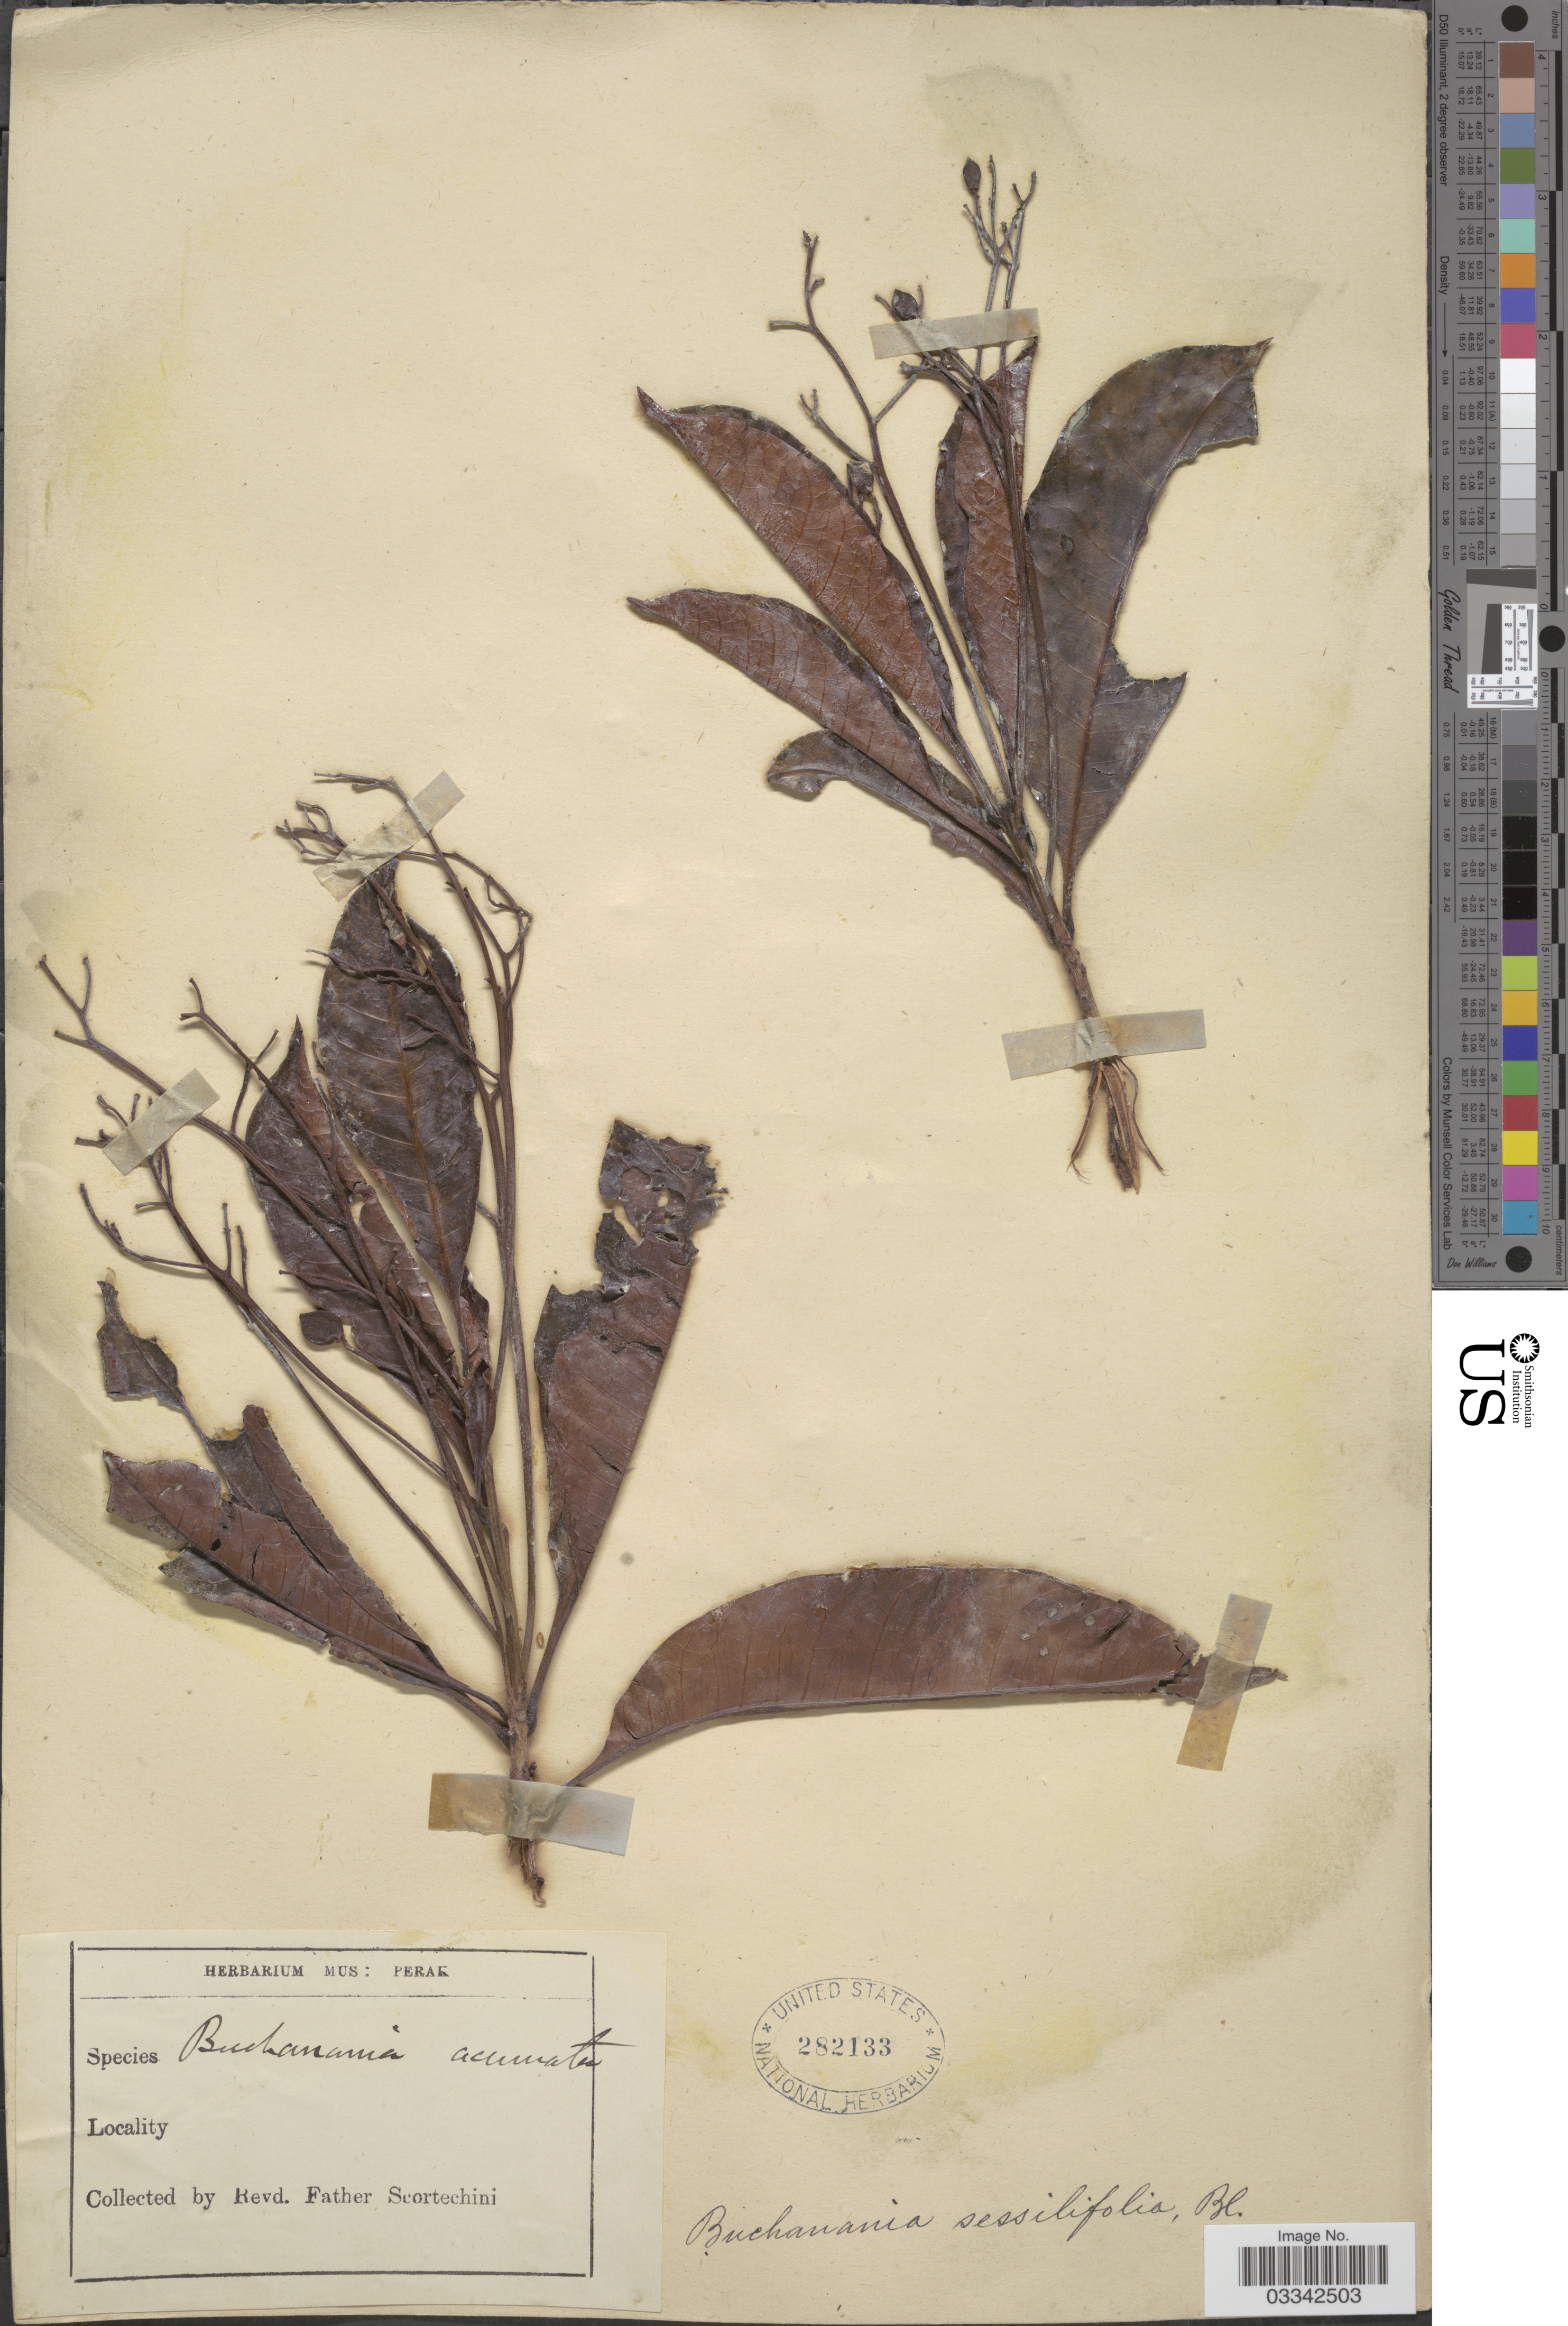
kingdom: Plantae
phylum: Tracheophyta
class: Magnoliopsida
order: Sapindales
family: Anacardiaceae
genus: Buchanania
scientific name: Buchanania sessilifolia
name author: Blume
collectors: Fr. Scortechini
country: Malaysia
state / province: Perak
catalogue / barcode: US 282133